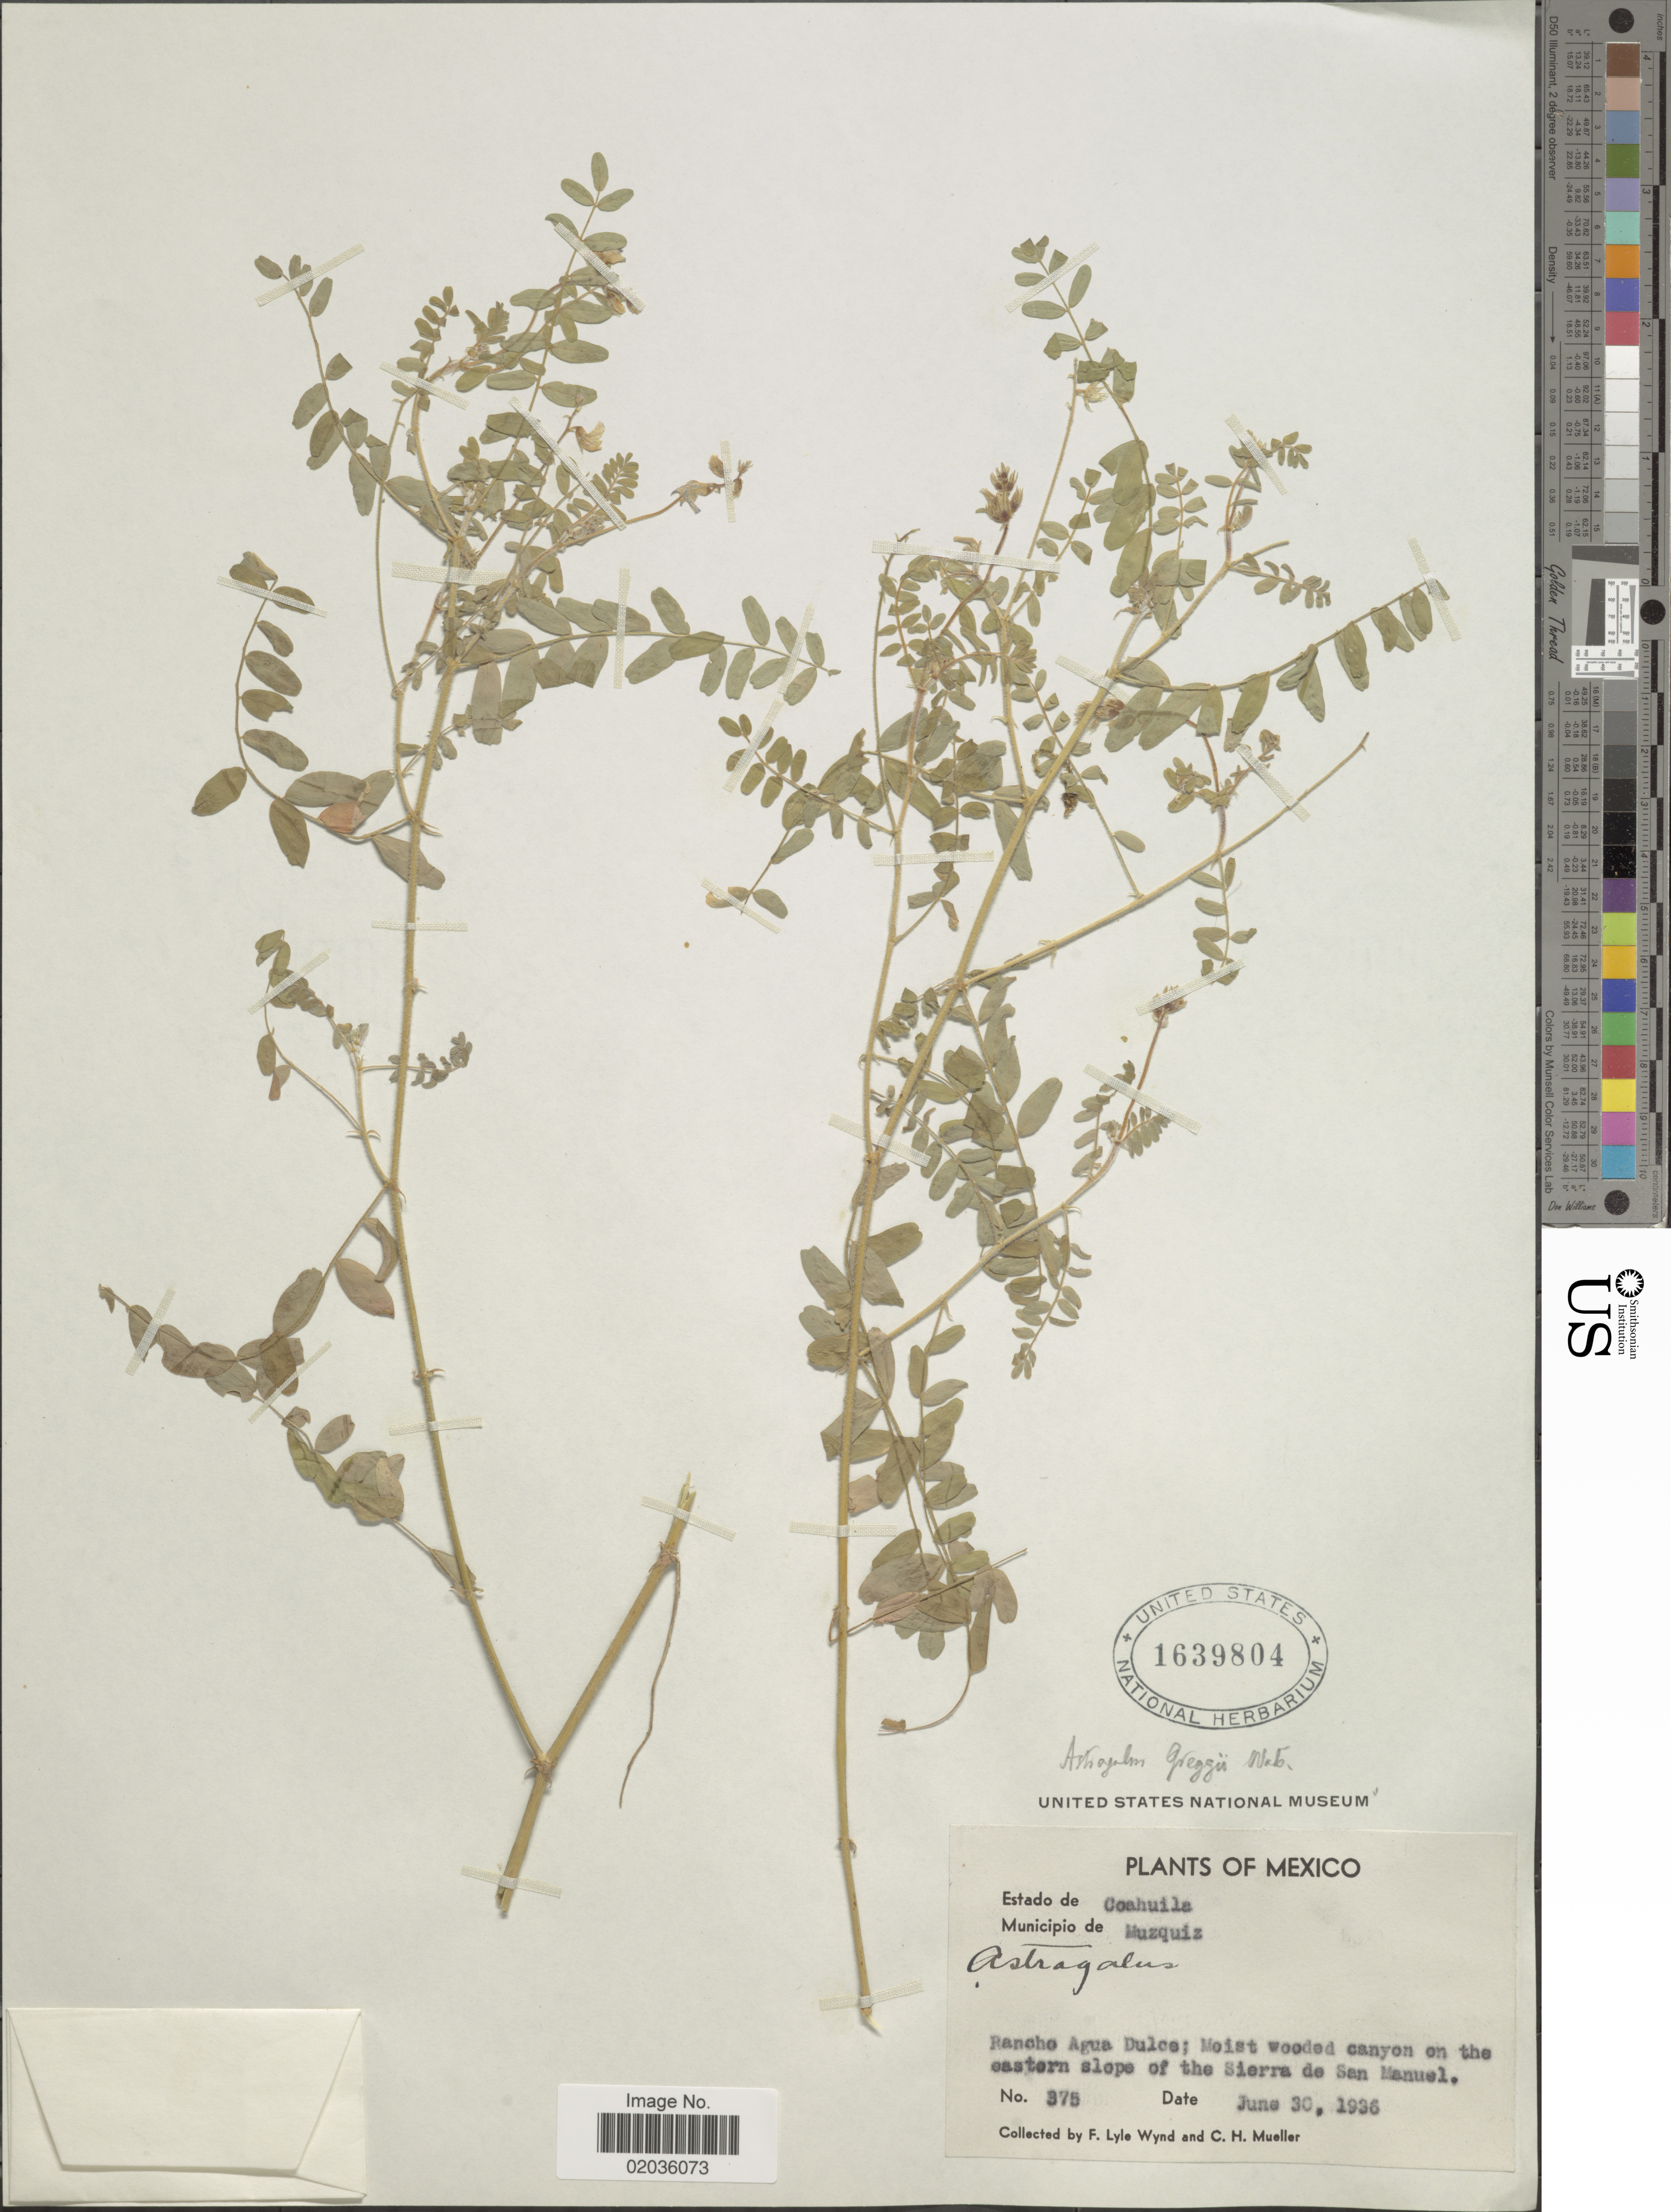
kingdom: Plantae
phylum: Tracheophyta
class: Magnoliopsida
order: Fabales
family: Fabaceae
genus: Astragalus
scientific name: Astragalus greggii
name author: S. Watson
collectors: F. L. Wynd & C. H. Mueller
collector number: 375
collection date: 1936-06-30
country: Mexico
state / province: Coahuila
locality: Estado de Coahuila, Municipio de Muzquiz, Rancho Agua Dulce; moist wooded canyon on the eatsern slope of the Sierra de San Manuel.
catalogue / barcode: US 1639804